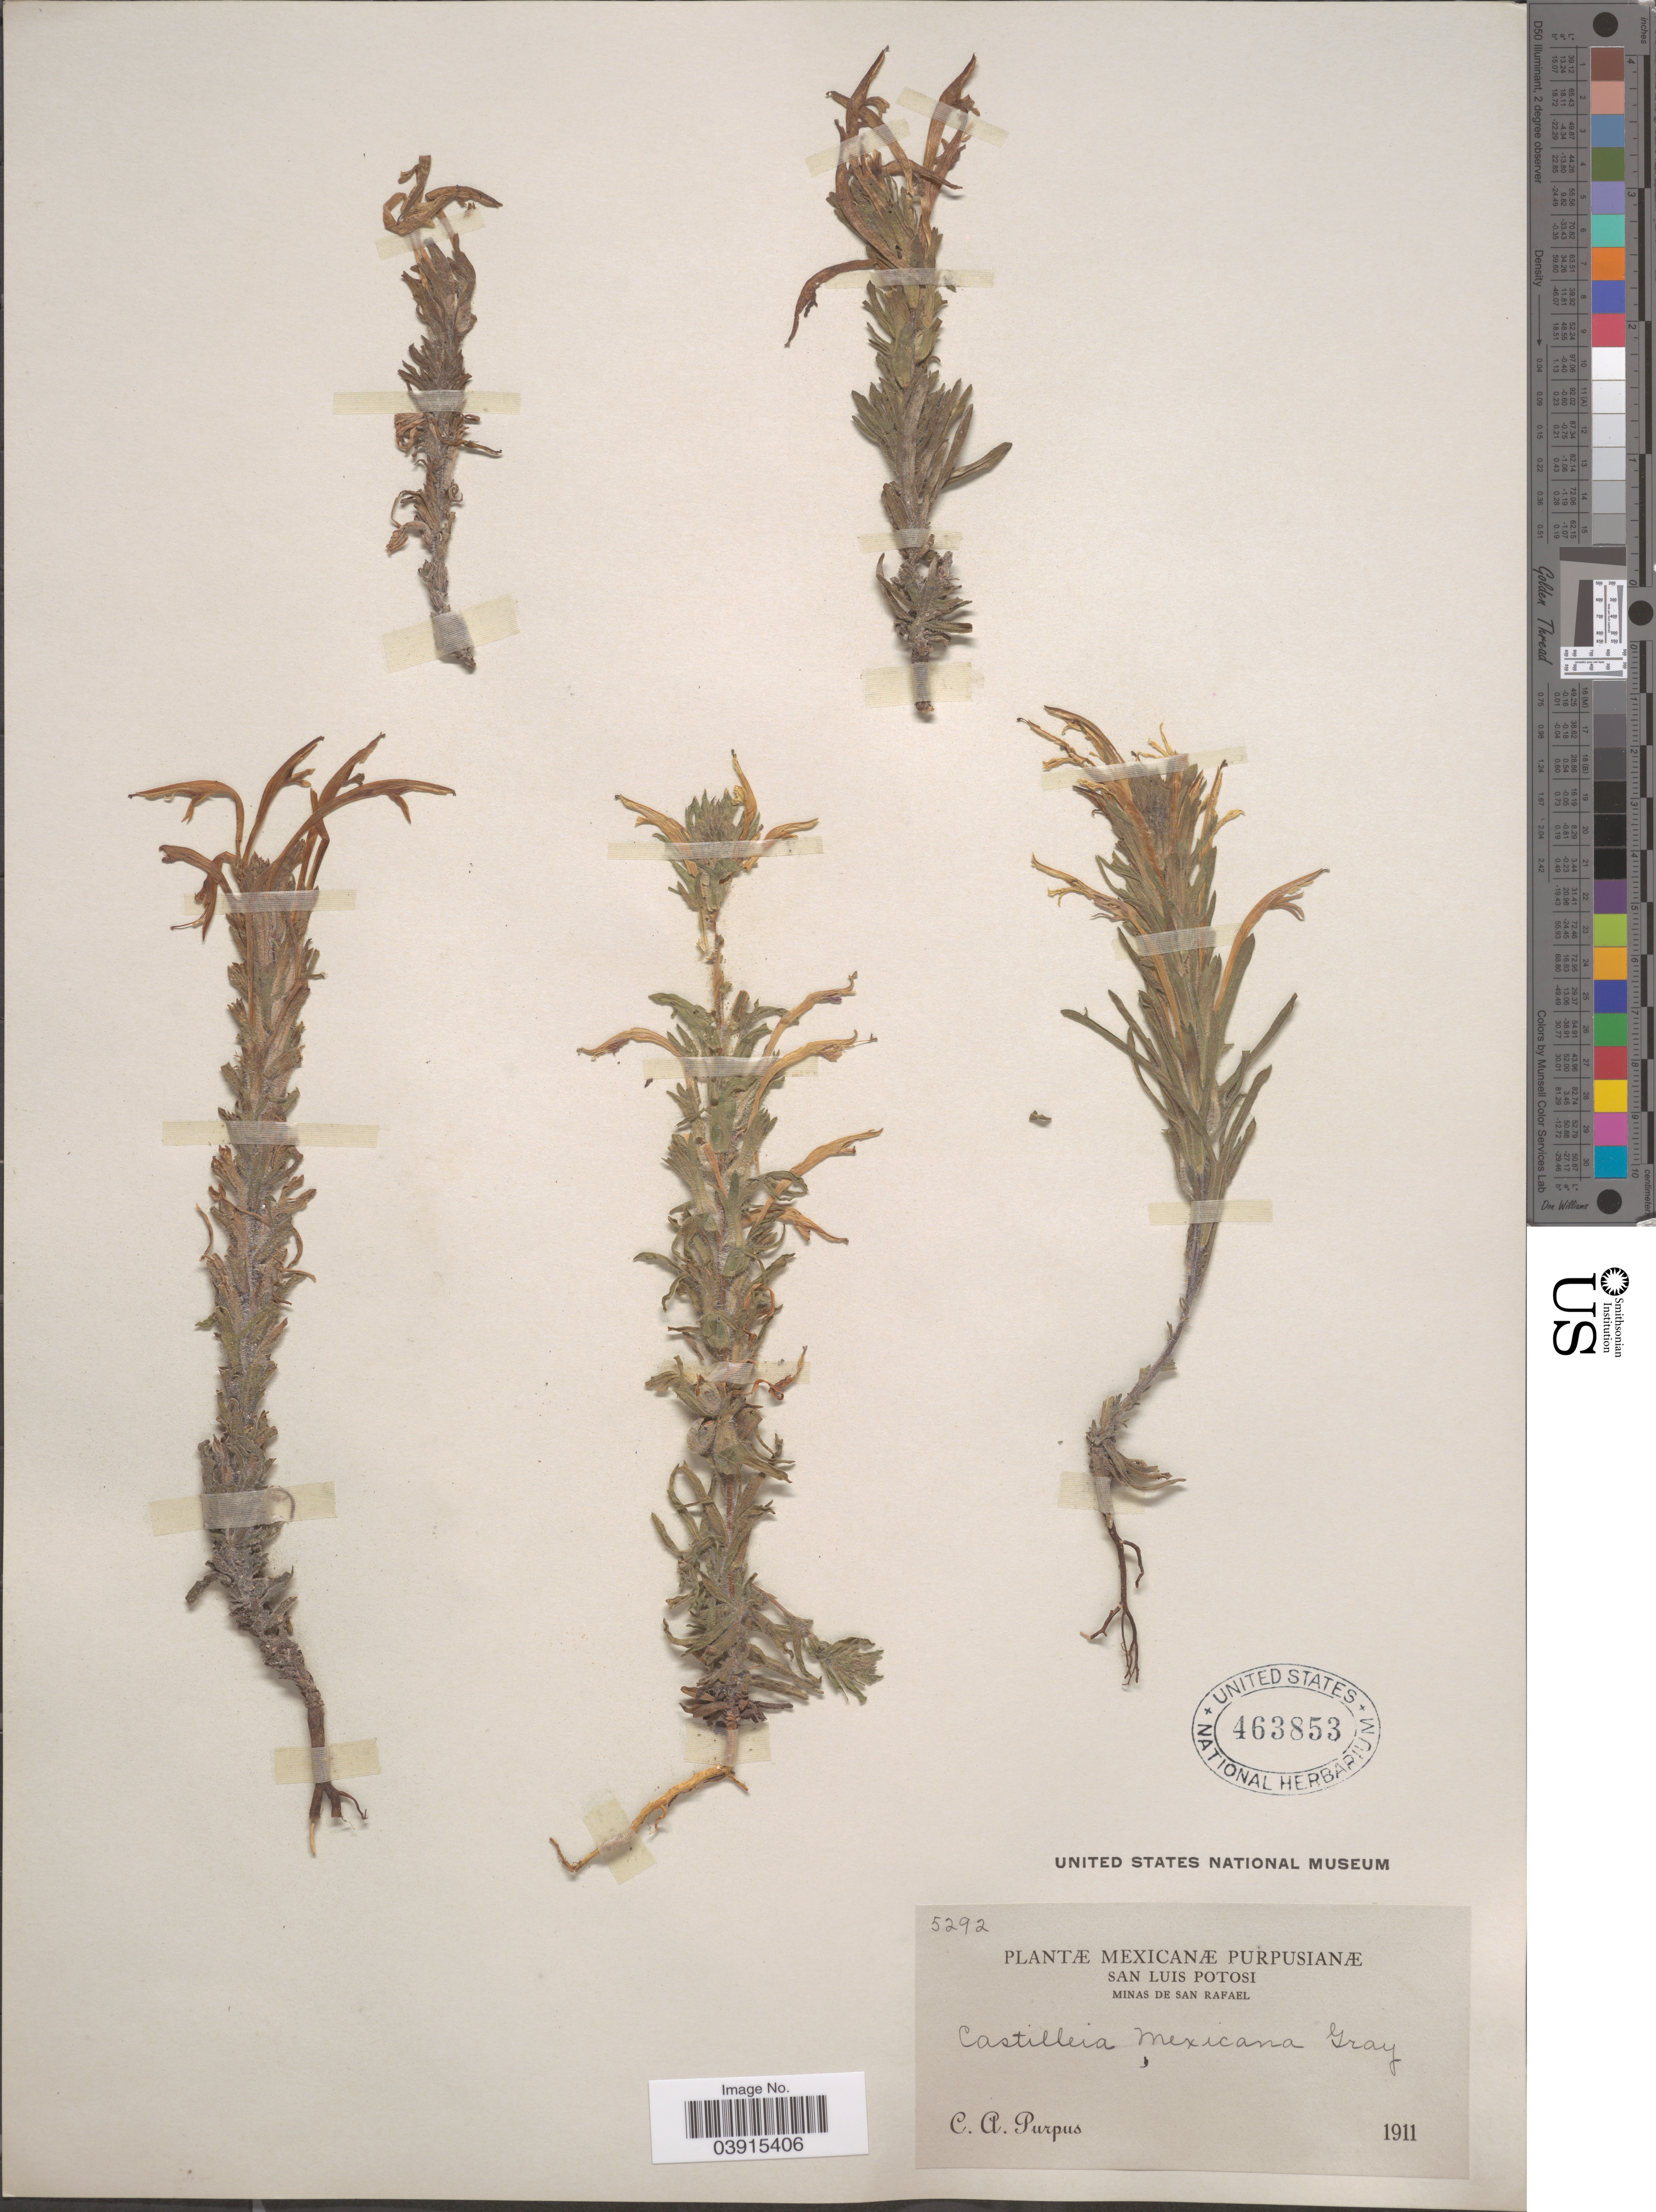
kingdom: Plantae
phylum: Tracheophyta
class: Magnoliopsida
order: Lamiales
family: Orobanchaceae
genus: Castilleja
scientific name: Castilleja mexicana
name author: (Hemsl.) A. Gray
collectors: C. A. Purpus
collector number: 5292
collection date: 1911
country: Mexico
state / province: San Luis Potosí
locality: Minas de San Rafael.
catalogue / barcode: US 463853